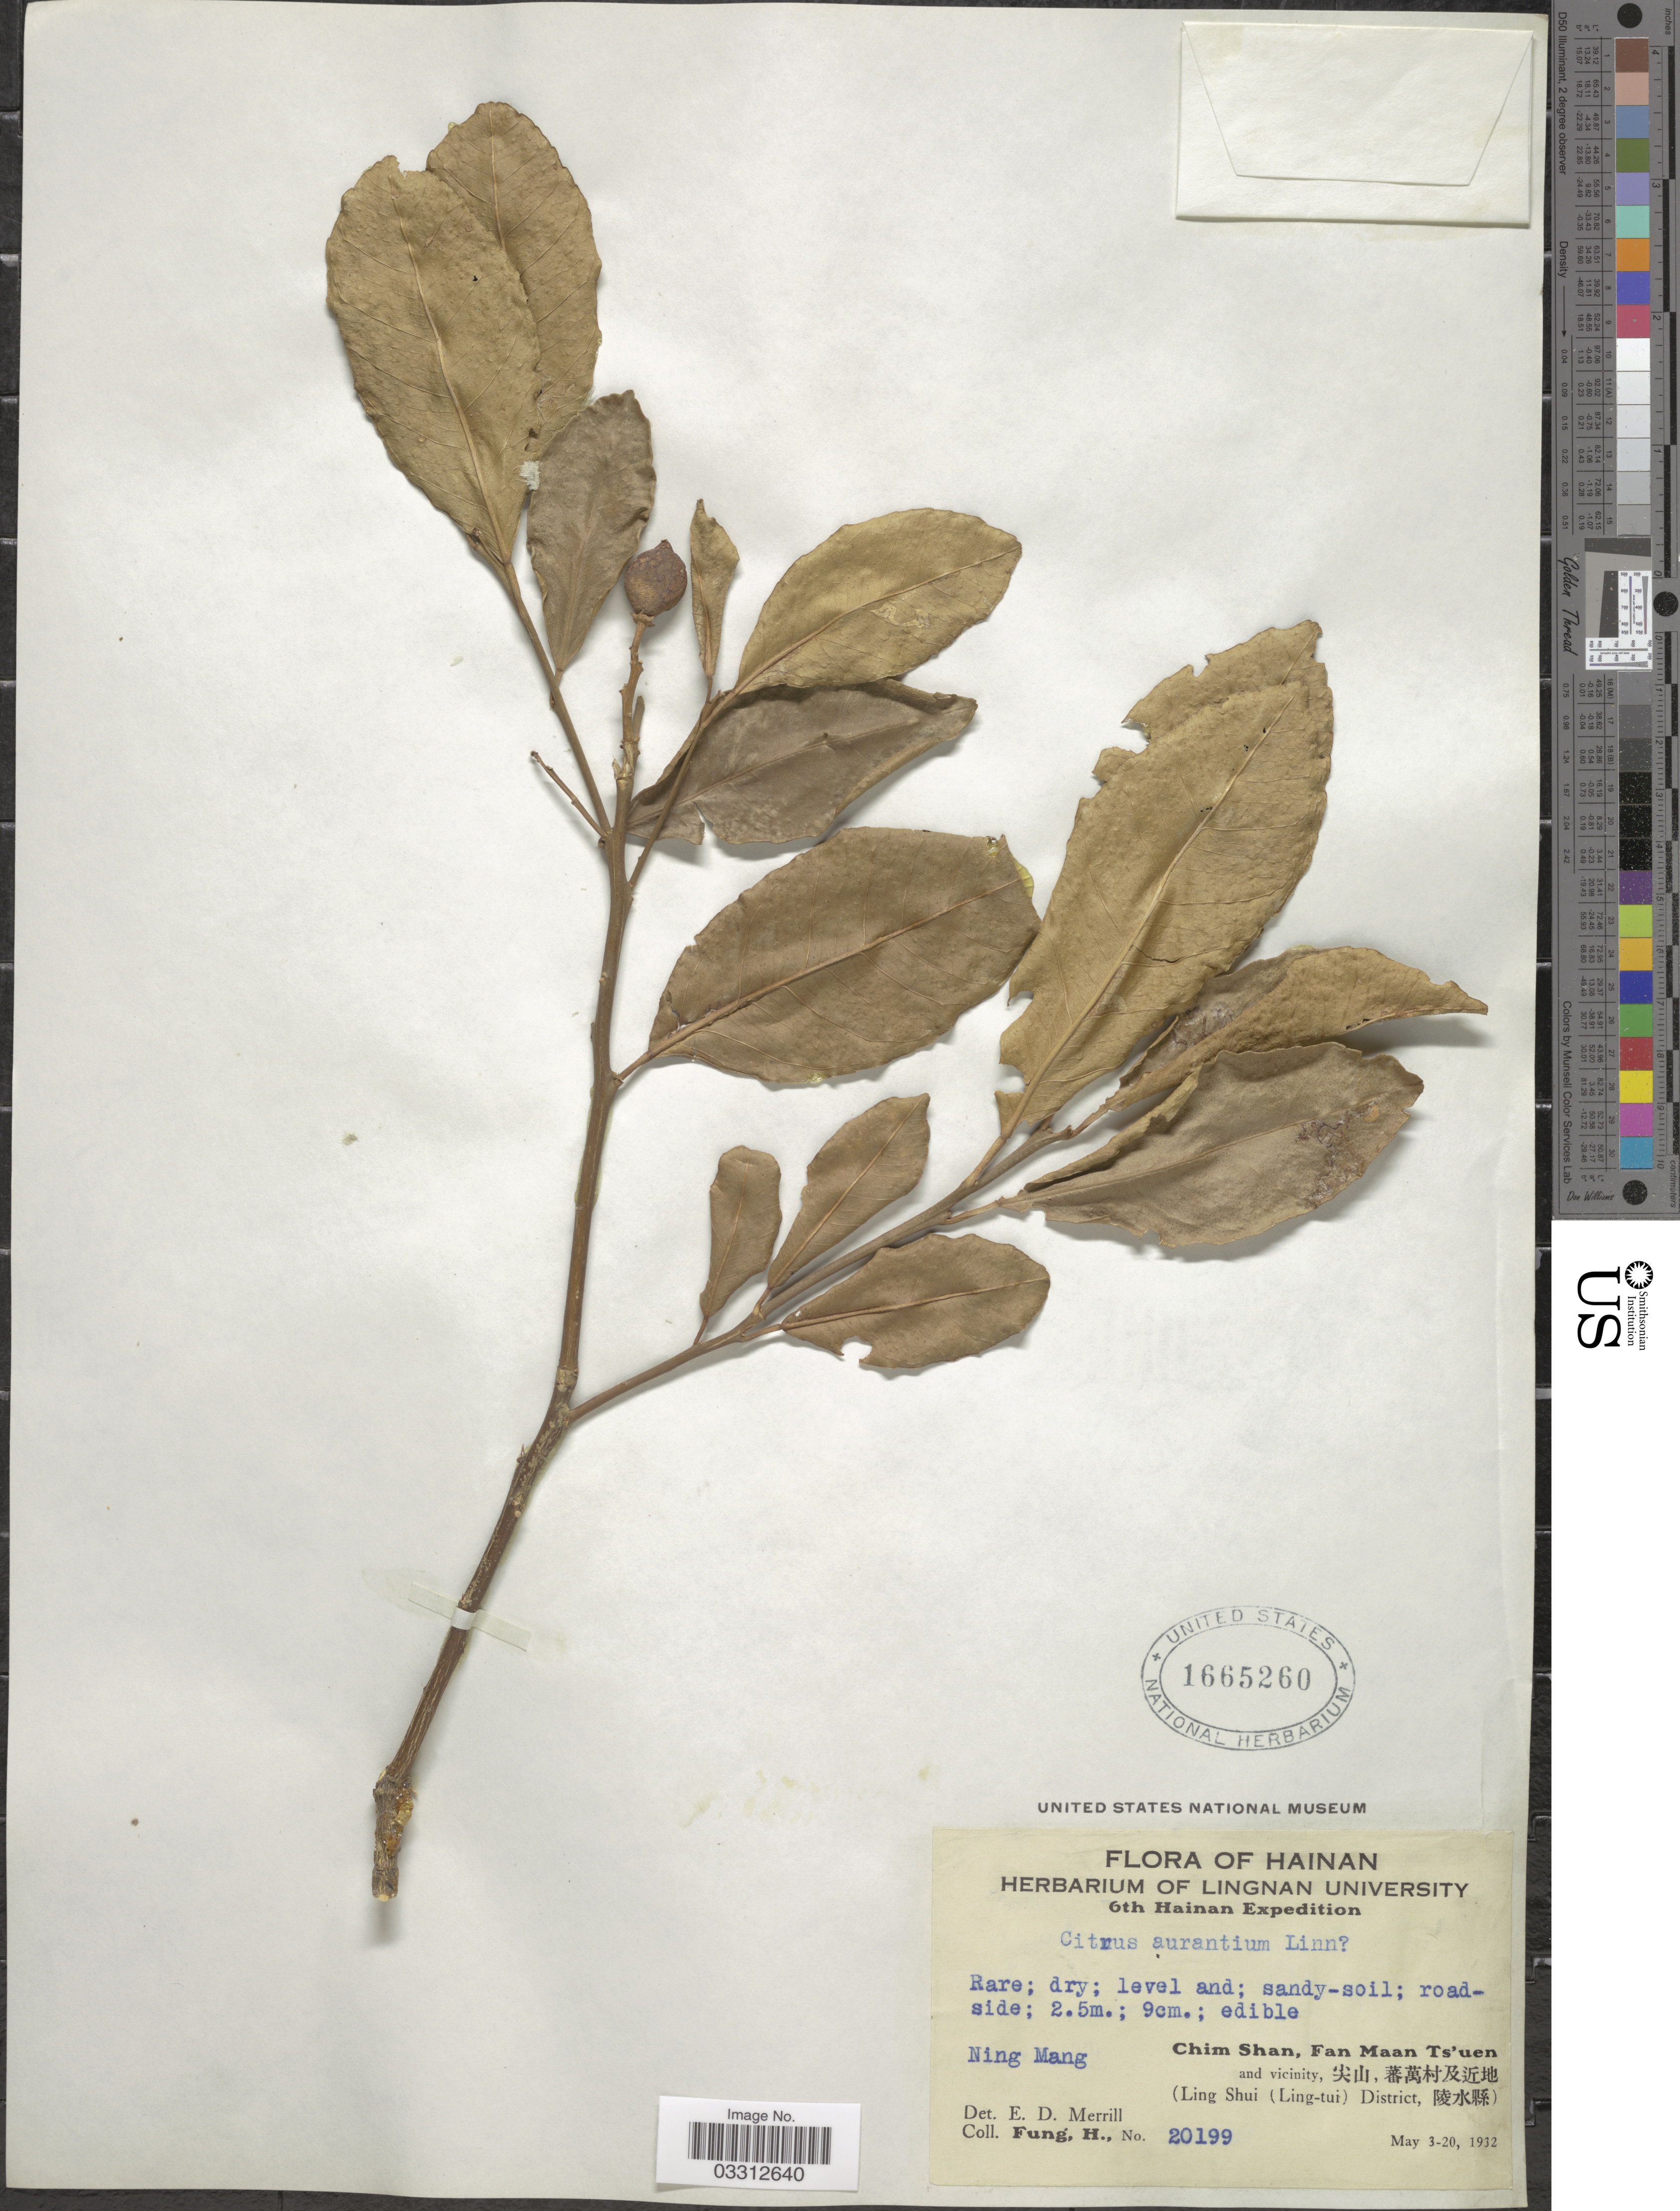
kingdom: Plantae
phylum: Tracheophyta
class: Magnoliopsida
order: Sapindales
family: Rutaceae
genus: Citrus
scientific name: Citrus x aurantium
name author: L.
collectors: H. Fung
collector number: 20199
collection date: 1932-05-03/1932-05-20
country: China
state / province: Hainan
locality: Ning Mang, Chim Shan, Fan Maan Ts'uen and vicinity, X, X, (Ling Shui (Ling-tui) District, X).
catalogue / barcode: US 1665260